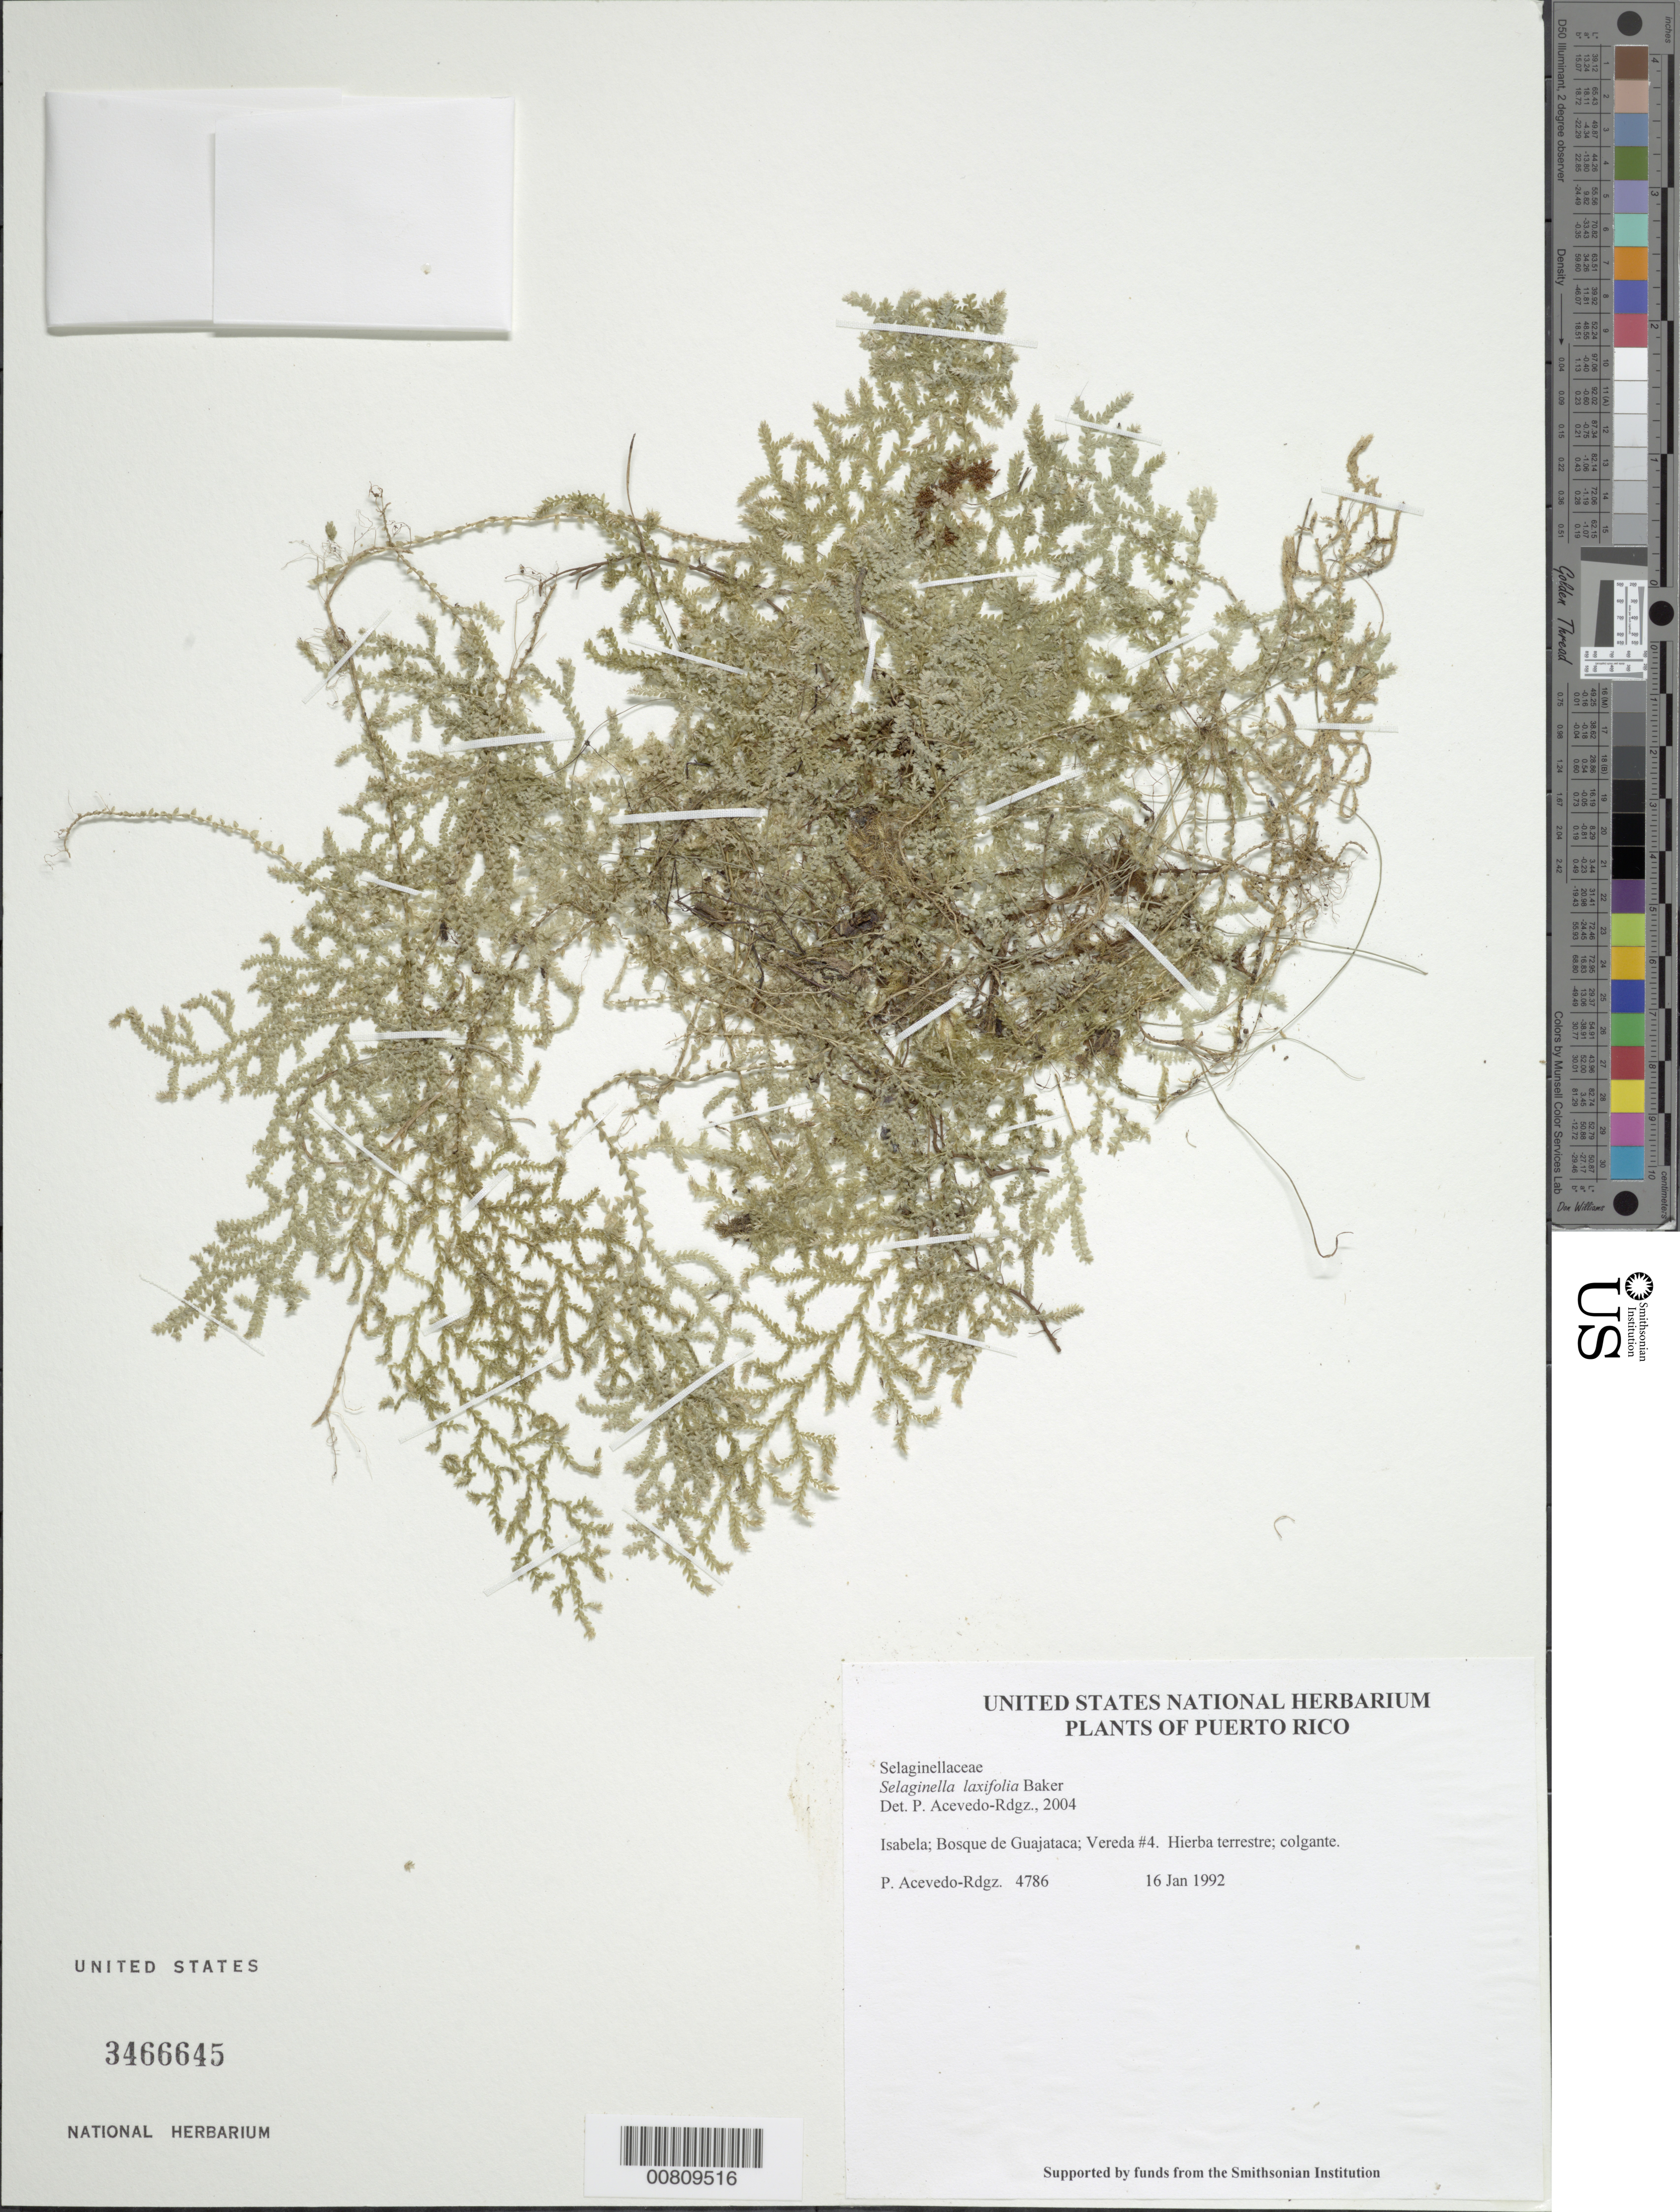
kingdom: Plantae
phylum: Tracheophyta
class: Lycopodiopsida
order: Selaginellales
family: Selaginellaceae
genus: Selaginella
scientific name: Selaginella laxifolia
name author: Baker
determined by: Acevedo-Rodríguez, P., (BOT), Smithsonian Institution - National Museum of Natural History (UNITED STATES)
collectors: P. Acevedo-Rodr.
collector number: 4786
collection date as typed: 16 Jan 1992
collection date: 1992-01-16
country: Puerto Rico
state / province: Isabela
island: Puerto Rico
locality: Isabela; Bosque de Guajataca; Vereda #4.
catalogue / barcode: US 3666445